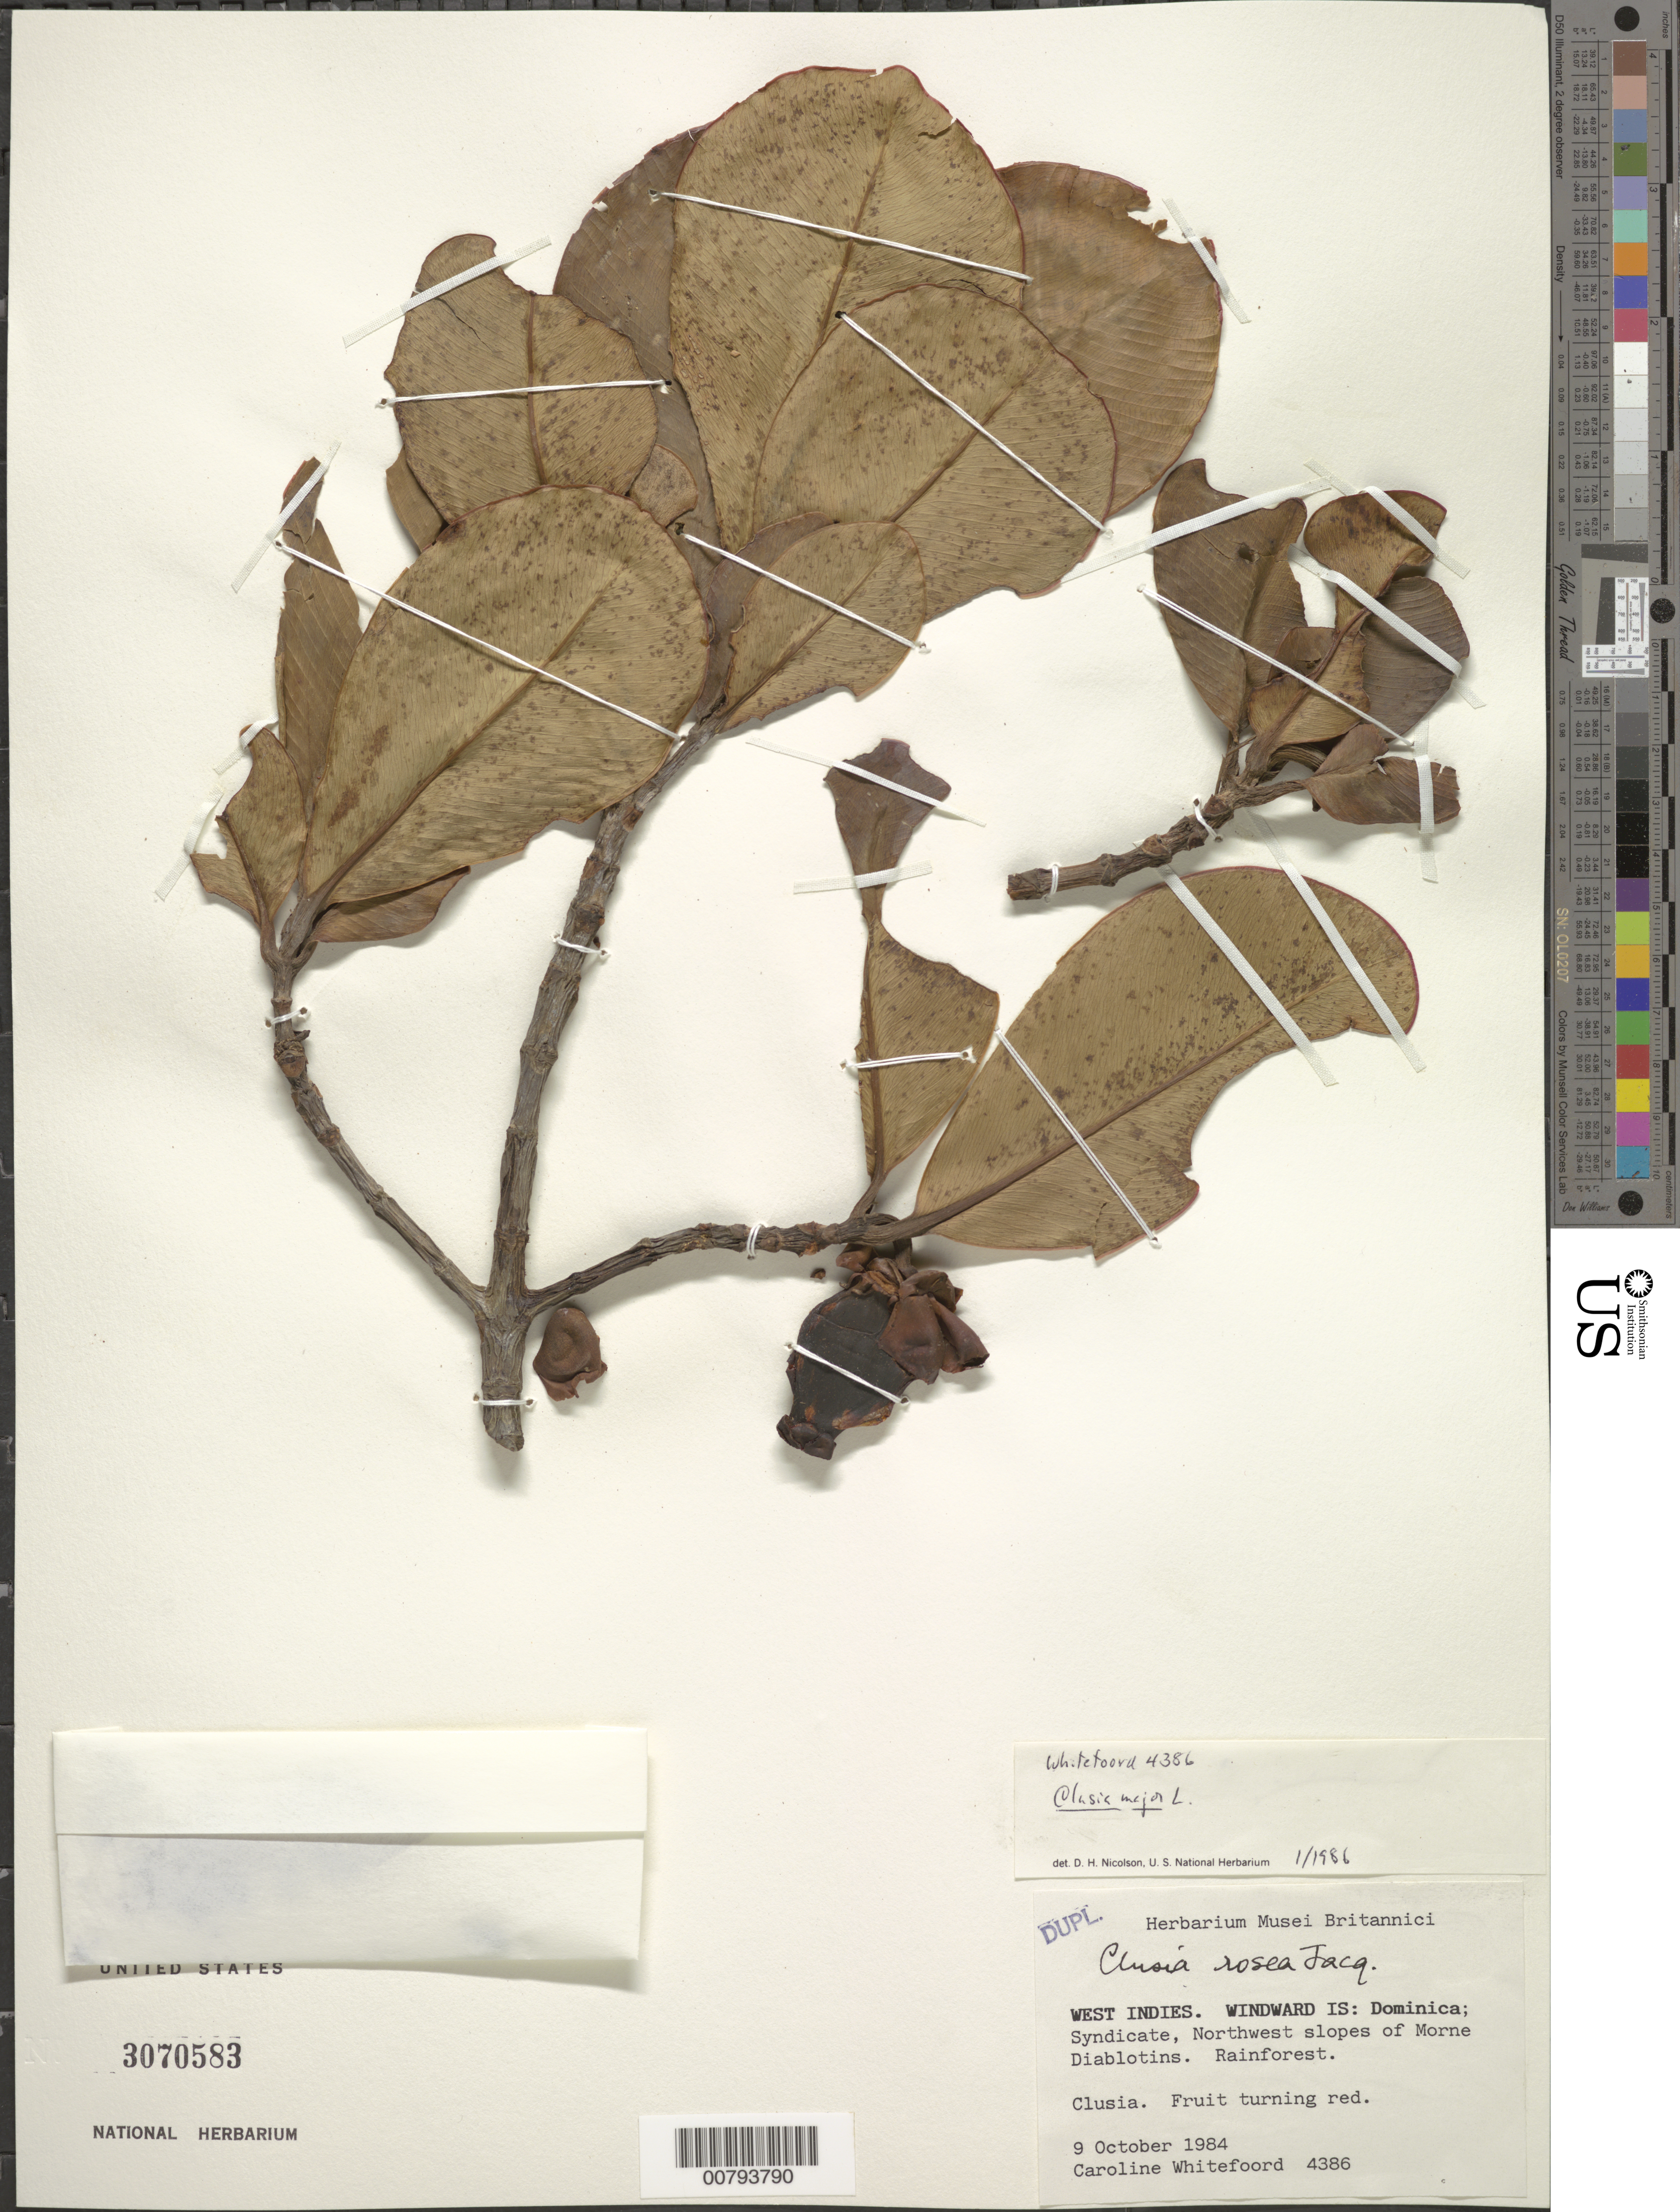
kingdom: Plantae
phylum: Tracheophyta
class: Magnoliopsida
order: Malpighiales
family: Clusiaceae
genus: Clusia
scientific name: Clusia major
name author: L.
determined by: Nicolson, D. H.; DeFilipps, R. A.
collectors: C. Whitefoord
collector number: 4386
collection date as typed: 09 Oct 1984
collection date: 1984-10-09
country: Dominica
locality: Syndicate, Northwest slopes of Morne Diablotins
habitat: Rainforest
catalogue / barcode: US 3070583